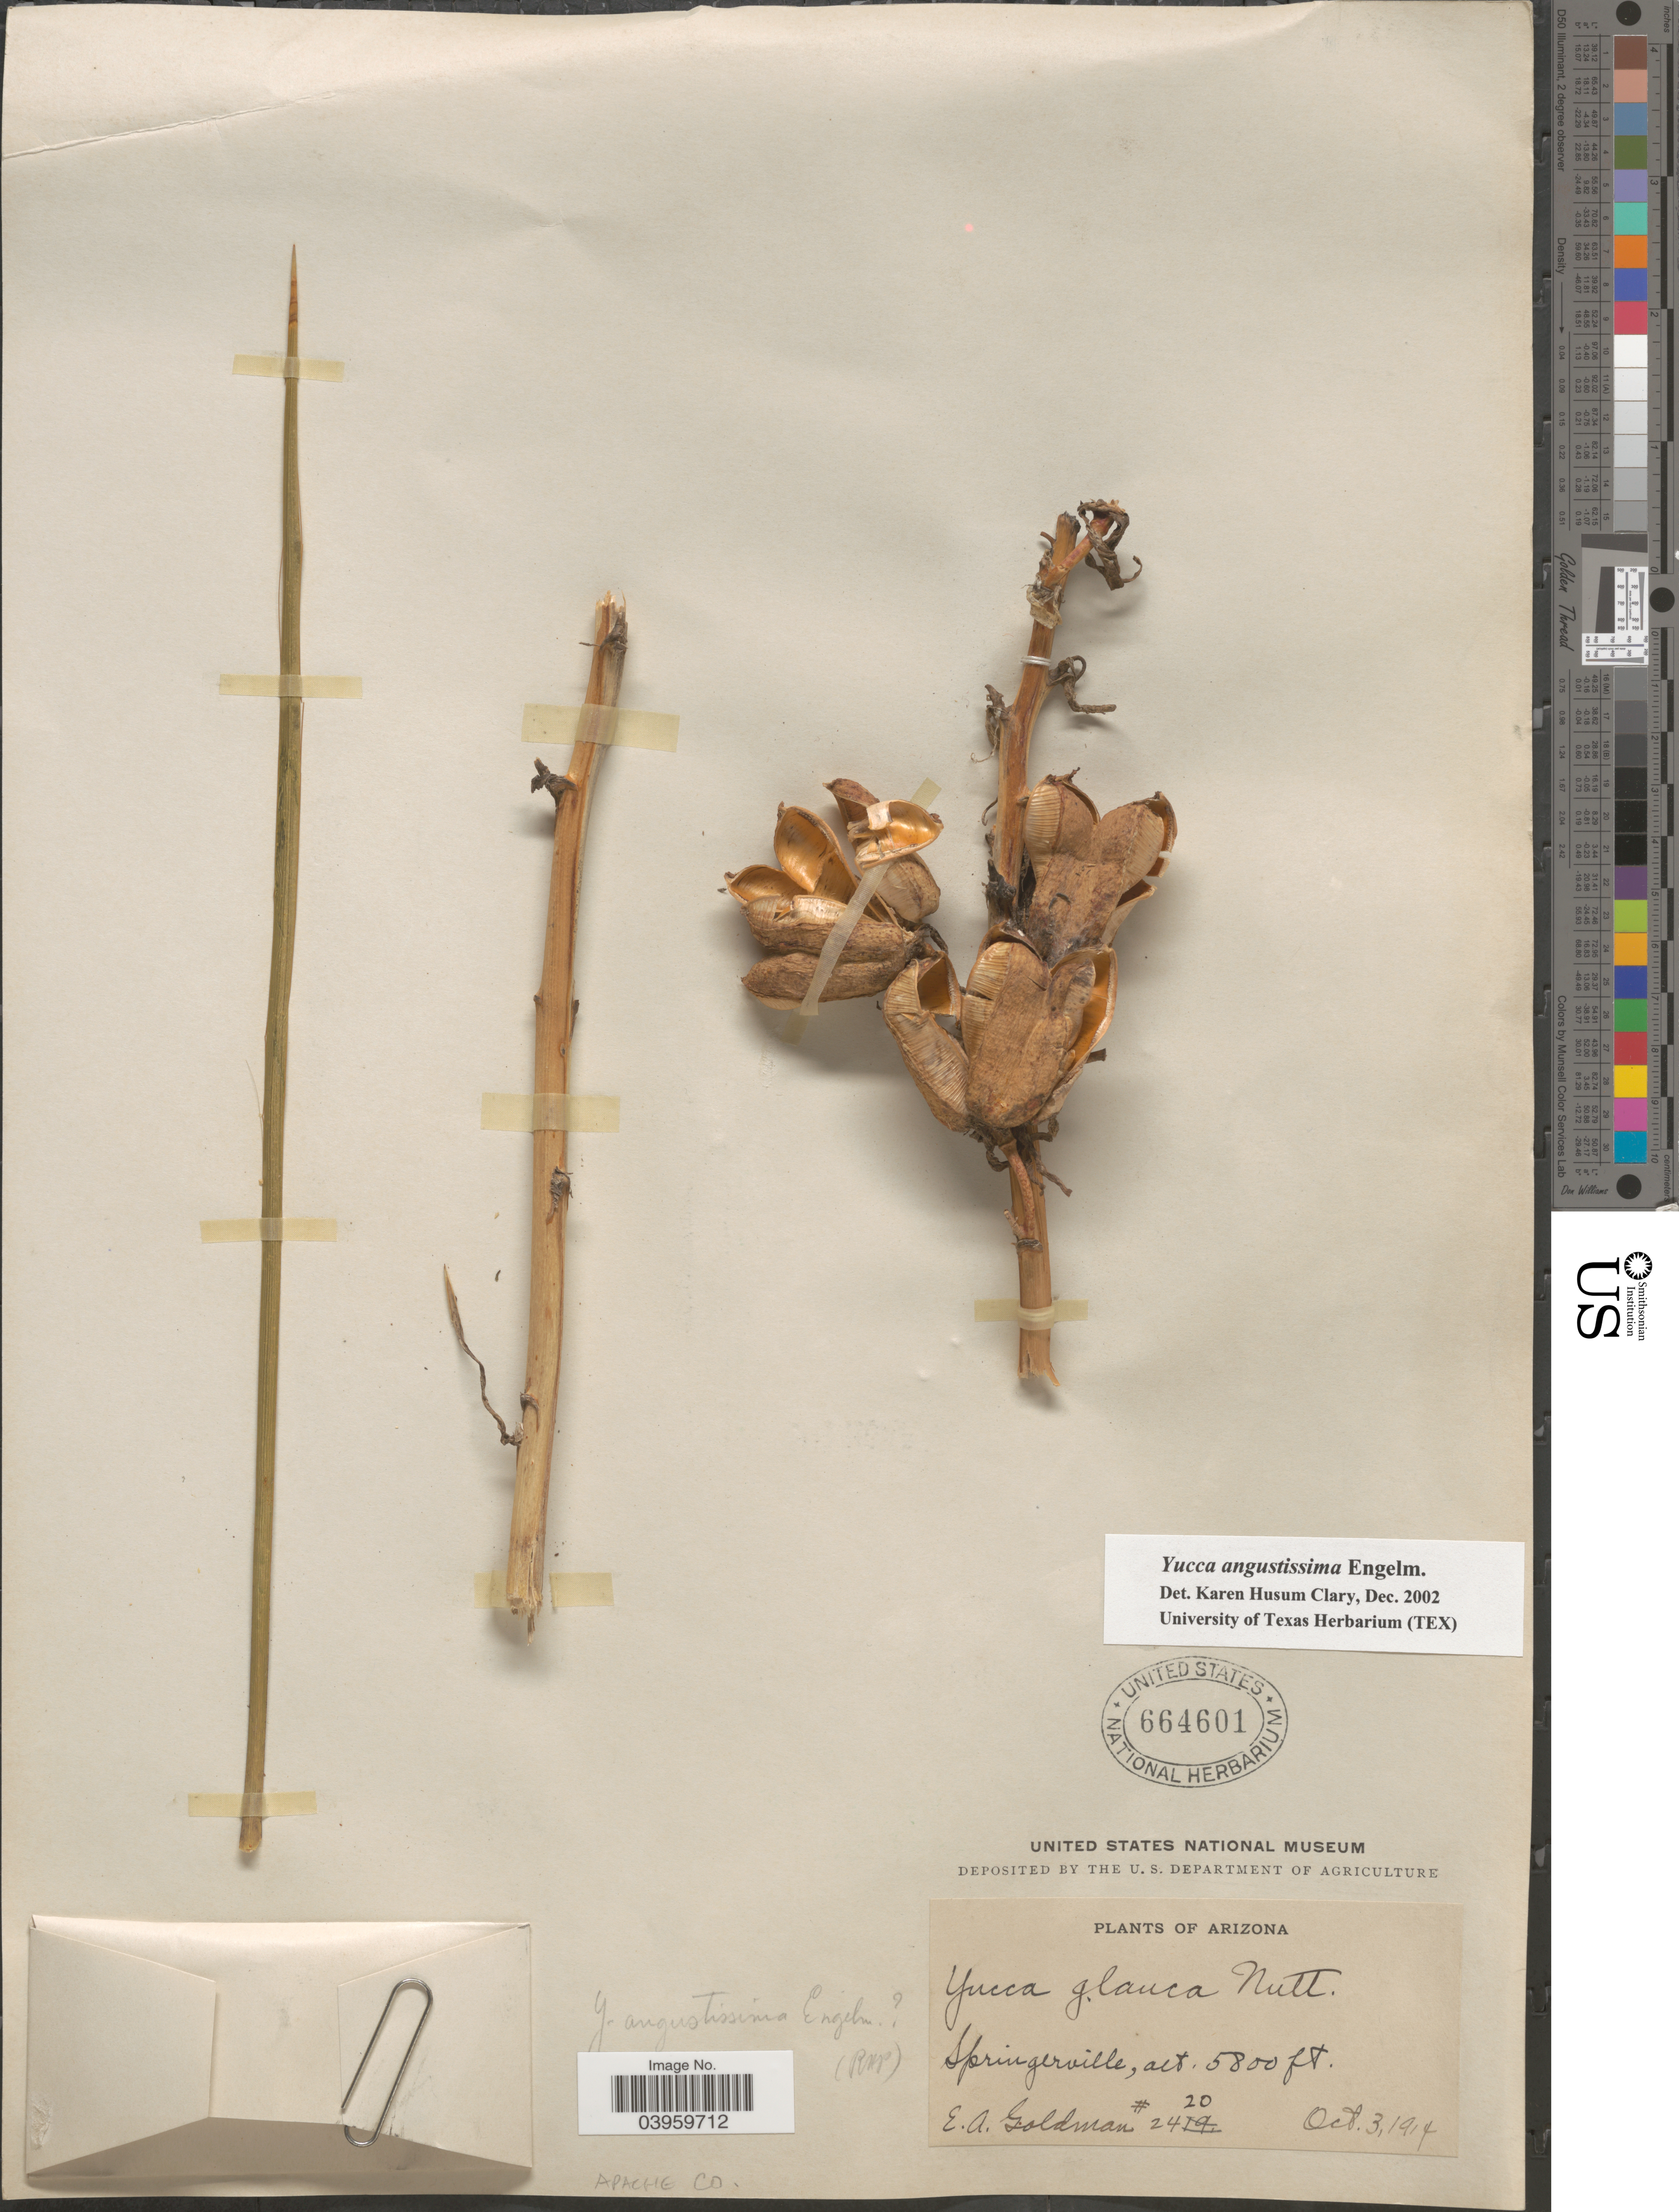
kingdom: Plantae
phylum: Tracheophyta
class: Liliopsida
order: Asparagales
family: Asparagaceae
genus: Yucca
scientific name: Yucca angustissima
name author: Engelm. ex Trel.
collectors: E. A. Goldman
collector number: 2420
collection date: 1914-10-03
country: United States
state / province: Arizona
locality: Springerville.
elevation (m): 1768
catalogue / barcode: US 664601